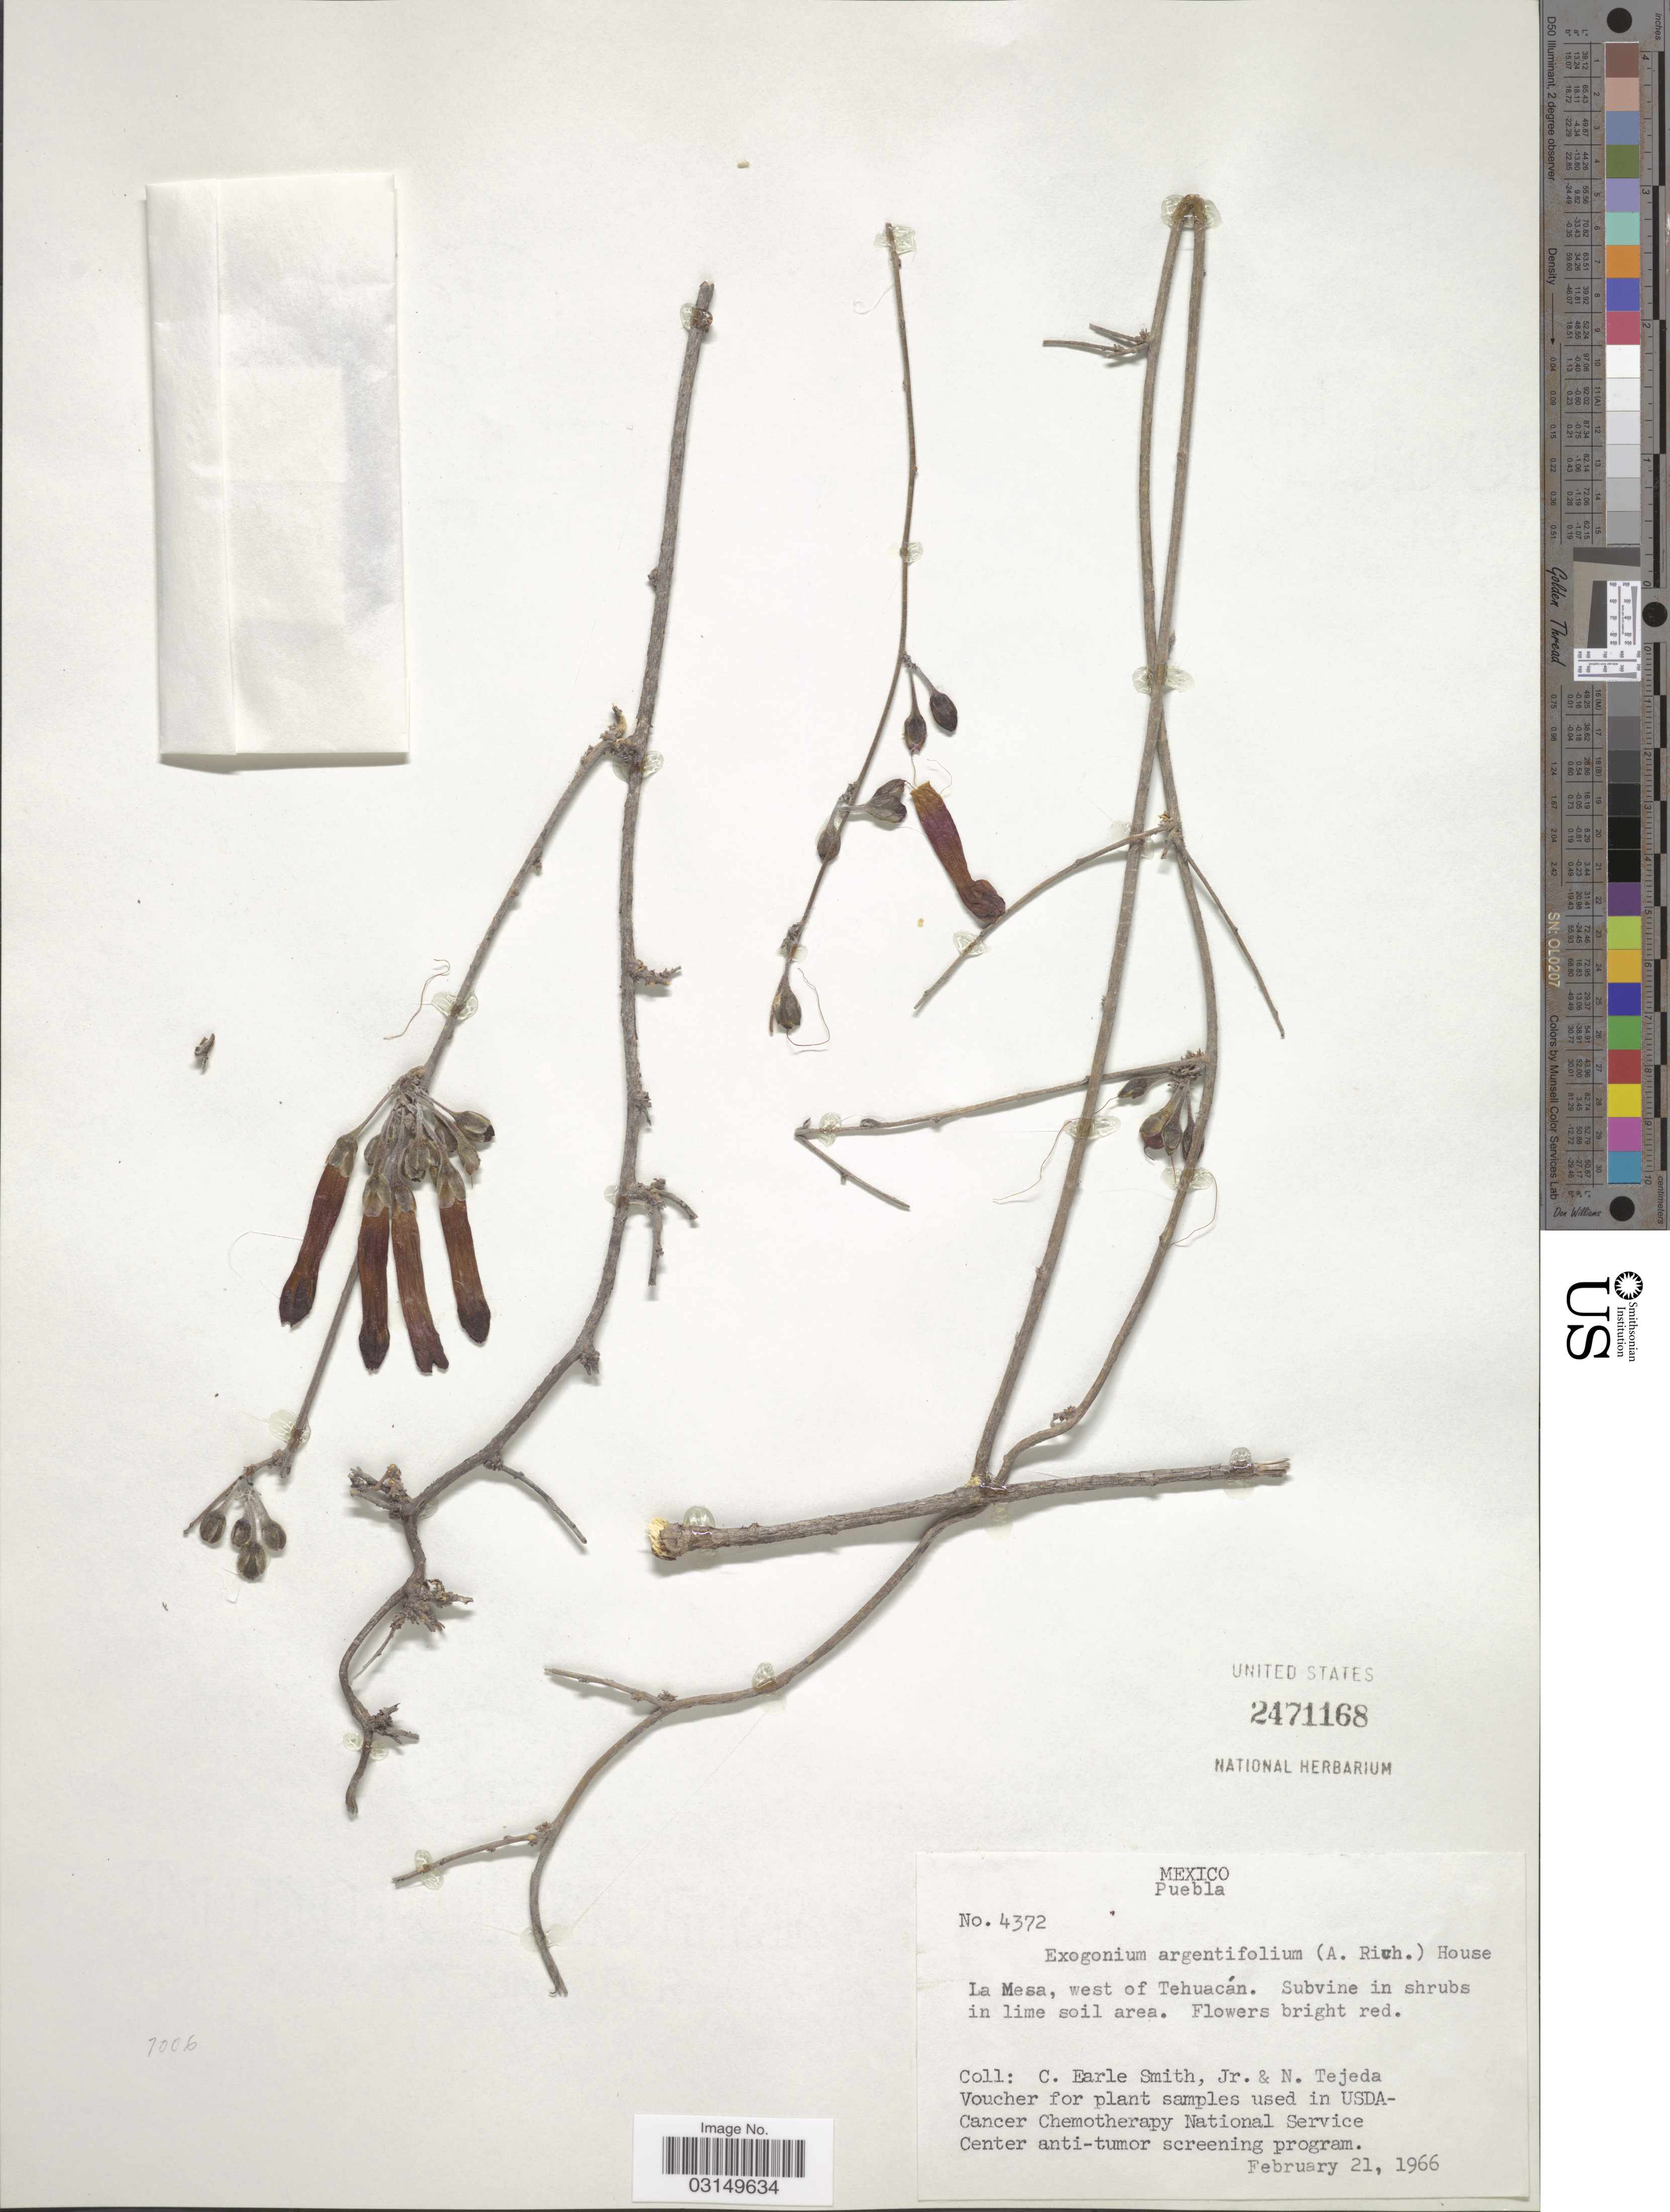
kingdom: Plantae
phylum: Tracheophyta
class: Magnoliopsida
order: Solanales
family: Convolvulaceae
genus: Ipomoea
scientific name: Ipomoea argentifolia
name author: A. Rich.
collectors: C. E. Smith Jr. & N. Tejeda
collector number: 4372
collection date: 1966-02-21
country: Mexico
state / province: Puebla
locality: La Mesa, west of Tehuacán.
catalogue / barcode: US 2471168